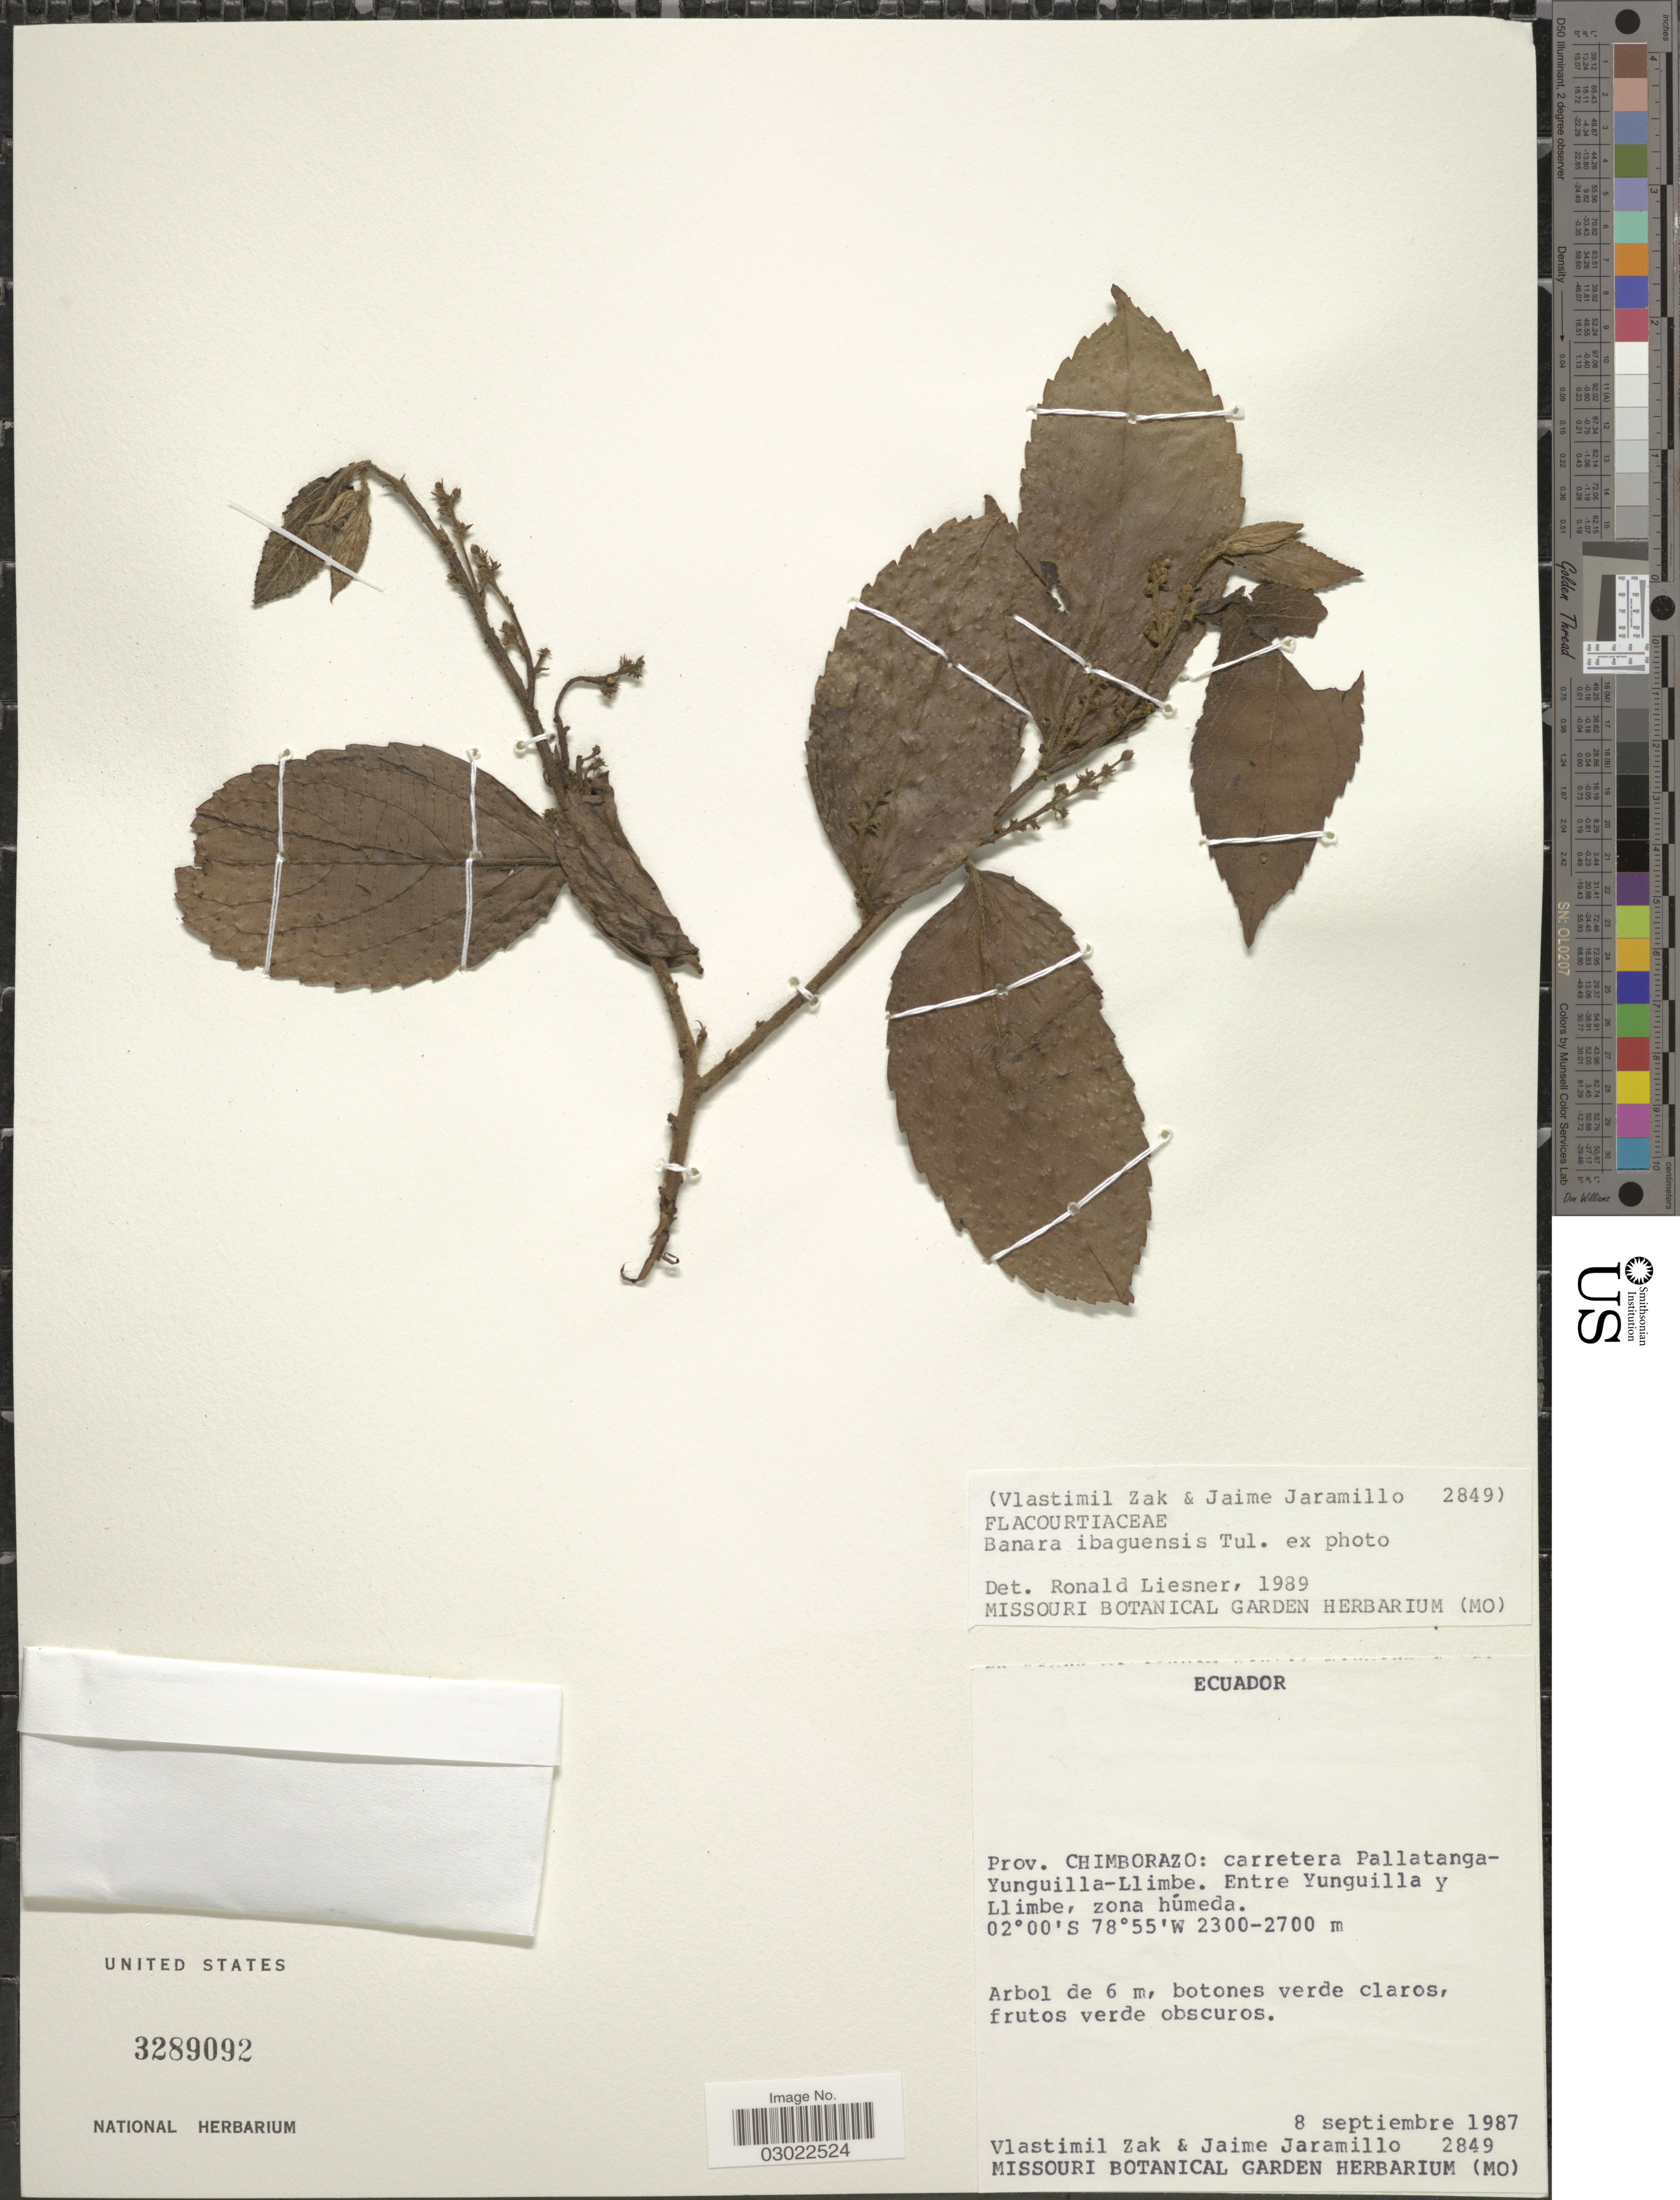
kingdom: Plantae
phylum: Tracheophyta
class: Magnoliopsida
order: Malpighiales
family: Salicaceae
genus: Banara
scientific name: Banara ibaguensis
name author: Tul.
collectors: V. Zak & J. Jaramillo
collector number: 2849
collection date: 1987-09-08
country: Ecuador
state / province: Chimborazo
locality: Carretera Pallatanga-Yungilla-Llimbe. Entre Yunguilla y Llimbe, zona húmeda.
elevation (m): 2300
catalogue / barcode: US 3289092